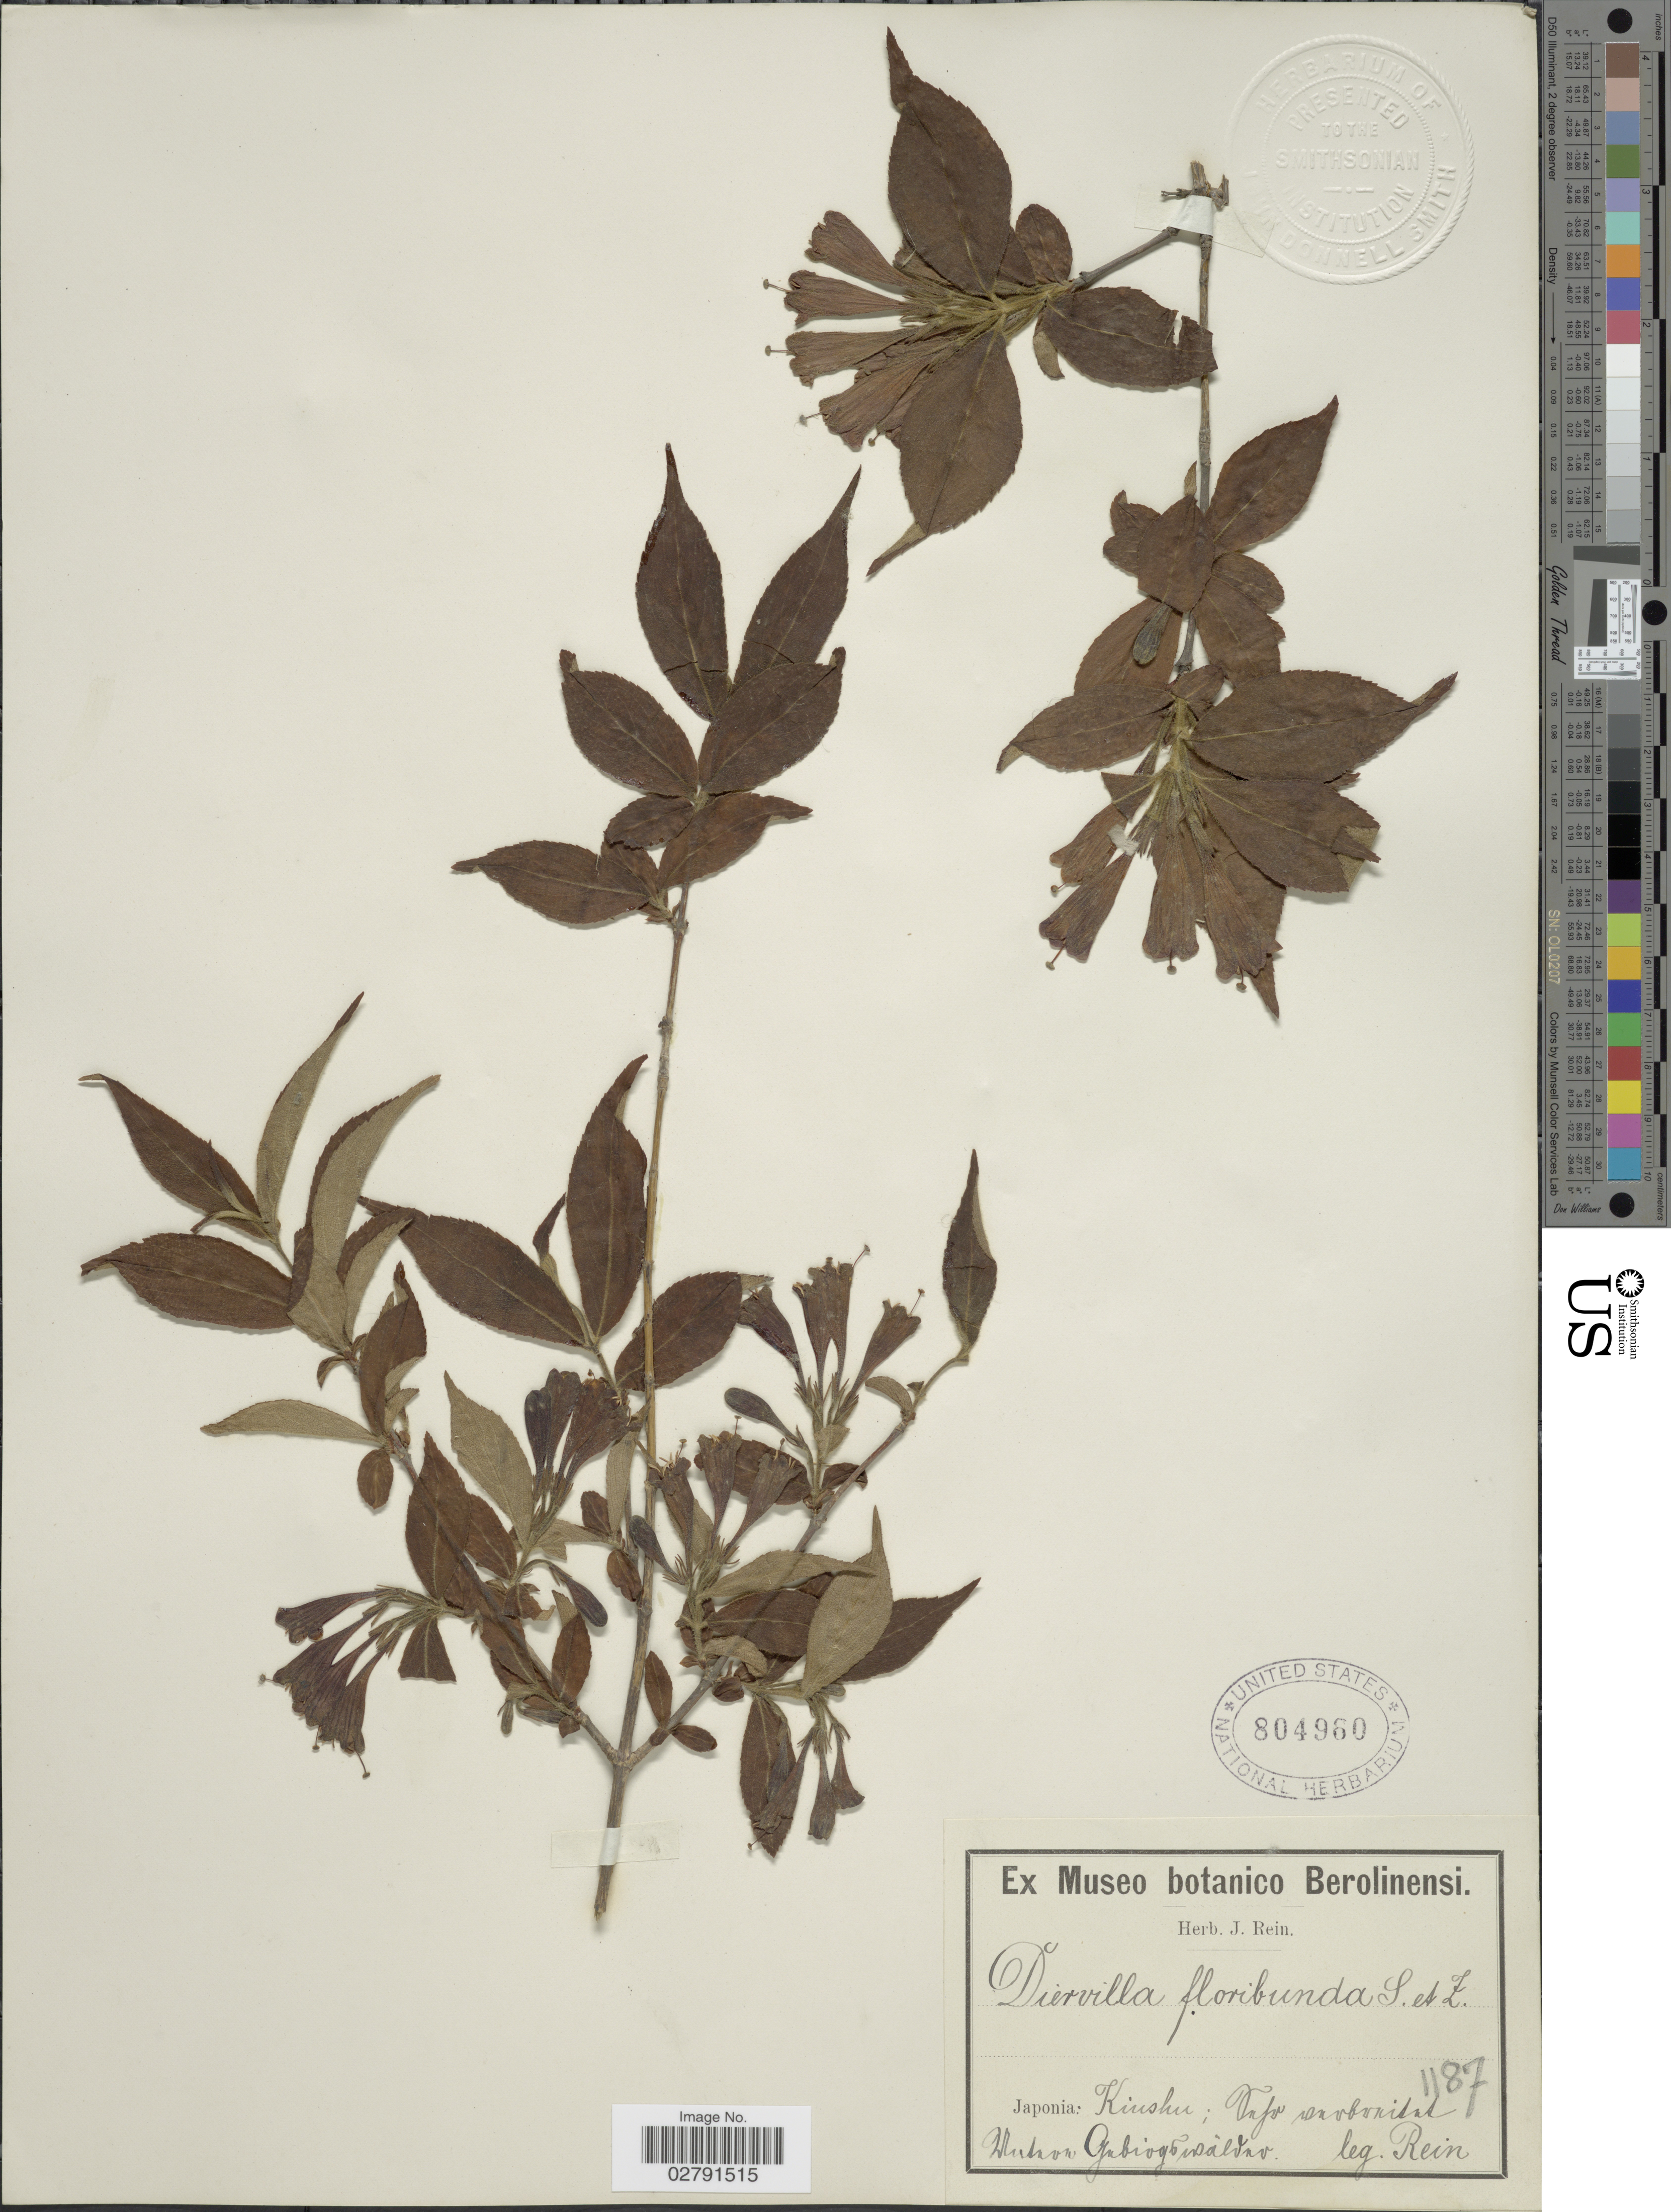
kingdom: Plantae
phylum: Tracheophyta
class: Magnoliopsida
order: Dipsacales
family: Caprifoliaceae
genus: Diervilla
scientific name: Diervilla japonica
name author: (Thunb.) DC.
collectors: J. Rein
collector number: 1187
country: Japan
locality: Japonia: Kiushu.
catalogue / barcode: US 804960